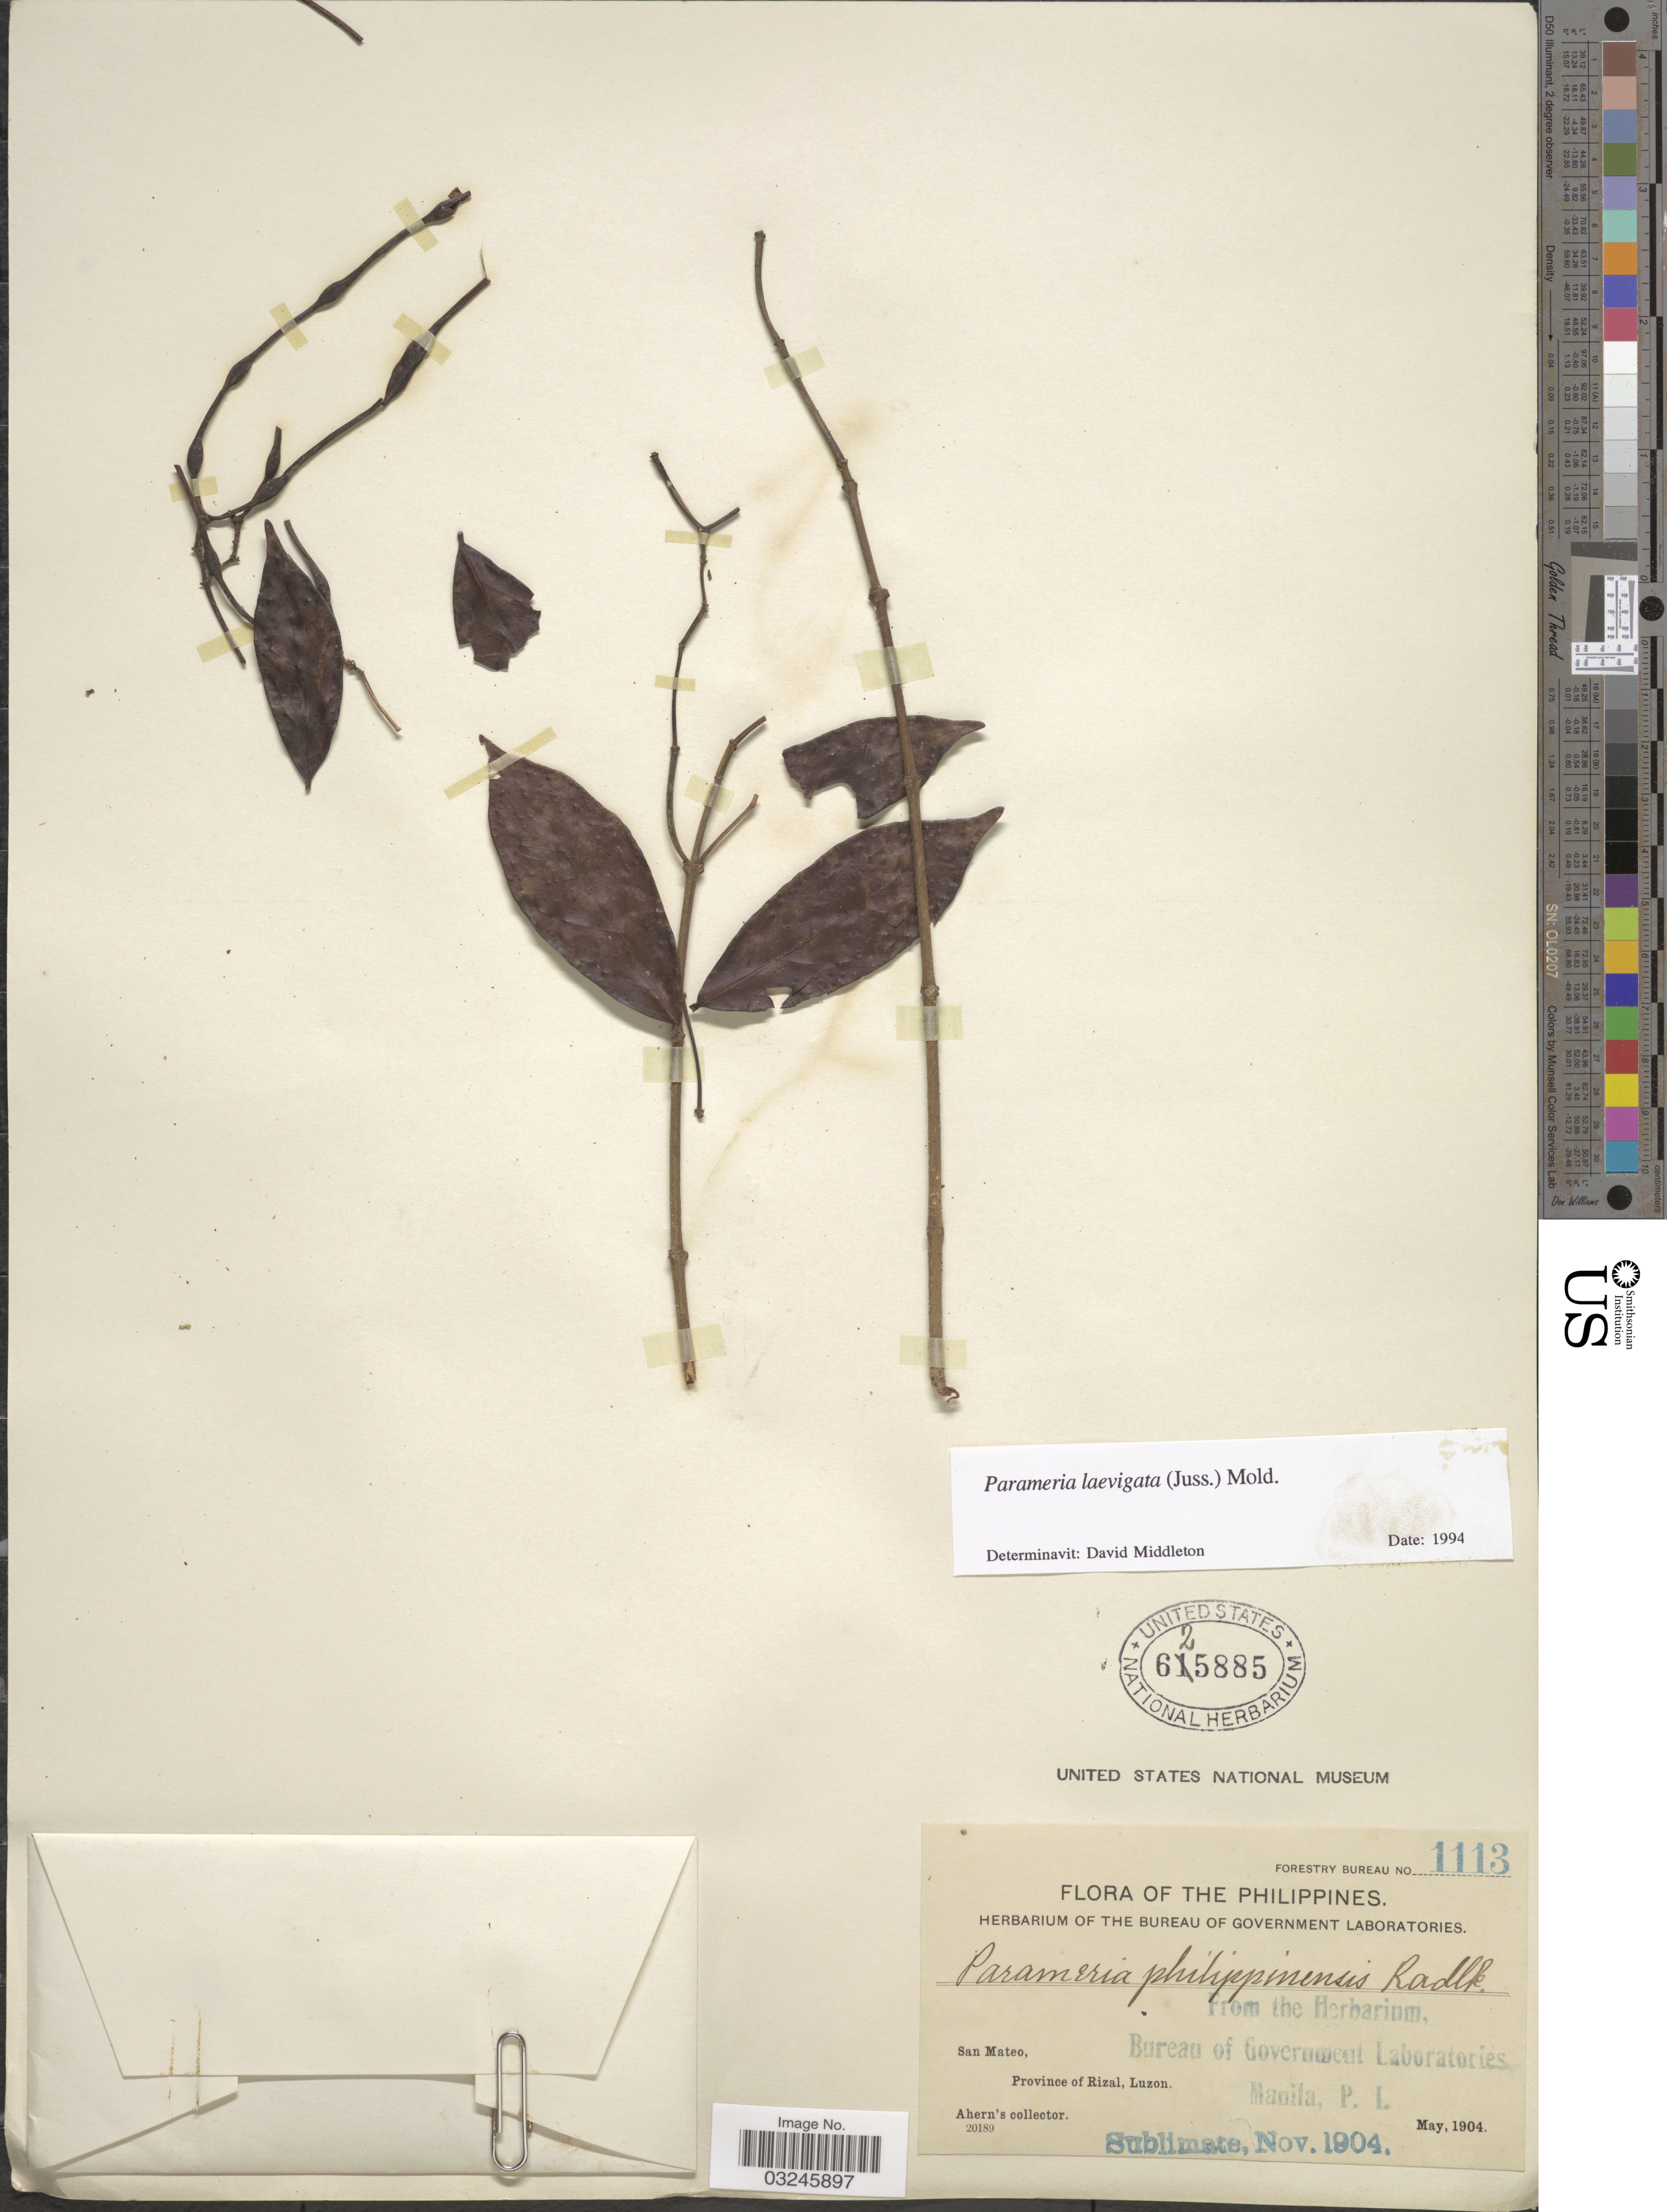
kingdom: Plantae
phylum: Tracheophyta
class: Magnoliopsida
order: Gentianales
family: Apocynaceae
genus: Parameria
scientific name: Parameria laevigata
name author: (Juss.) Moldenke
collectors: Ahern's collector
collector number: Forestry Bureau 1113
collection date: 1904-05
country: Philippines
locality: San Mateo, Province of Rizal, Luzon.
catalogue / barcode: US 625885